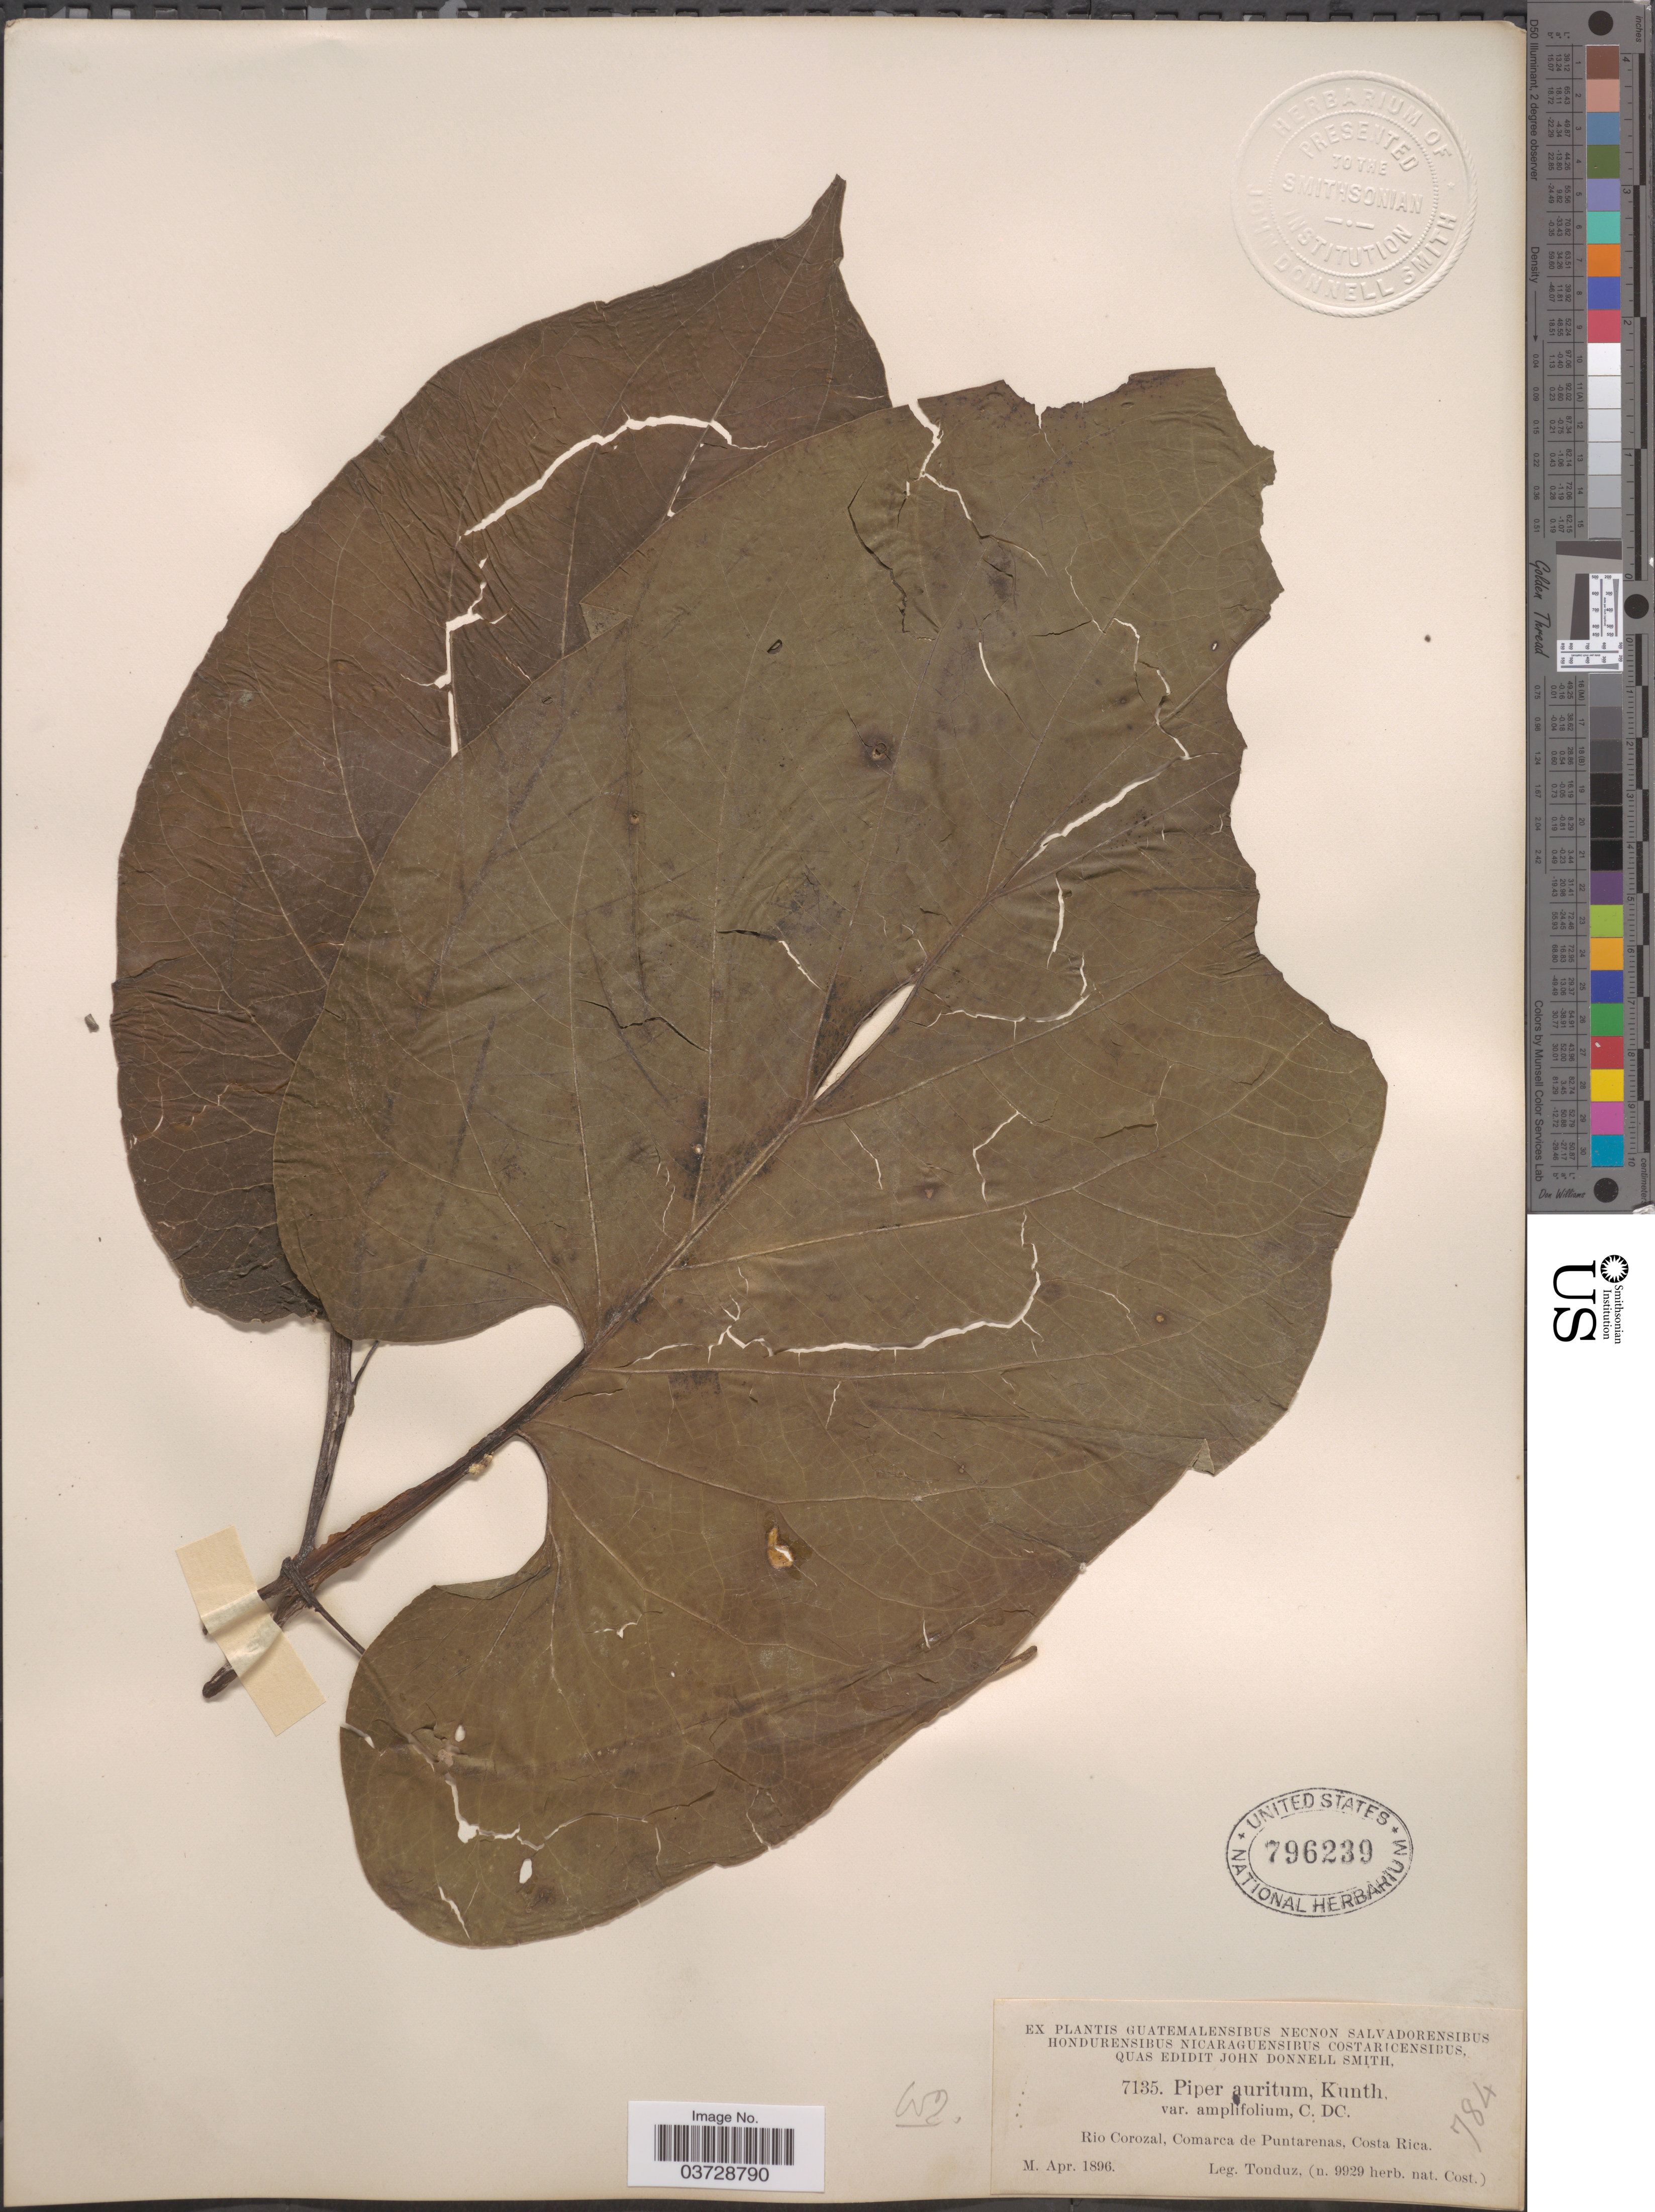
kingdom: Plantae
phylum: Tracheophyta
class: Magnoliopsida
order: Piperales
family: Piperaceae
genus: Piper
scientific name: Piper auritum var. amplifolium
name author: C. DC.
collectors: Tonduz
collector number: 7135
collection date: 1896-04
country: Costa Rica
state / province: Puntarenas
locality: Rio Corozal, Comarca de Puntarenas.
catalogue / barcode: US 796239